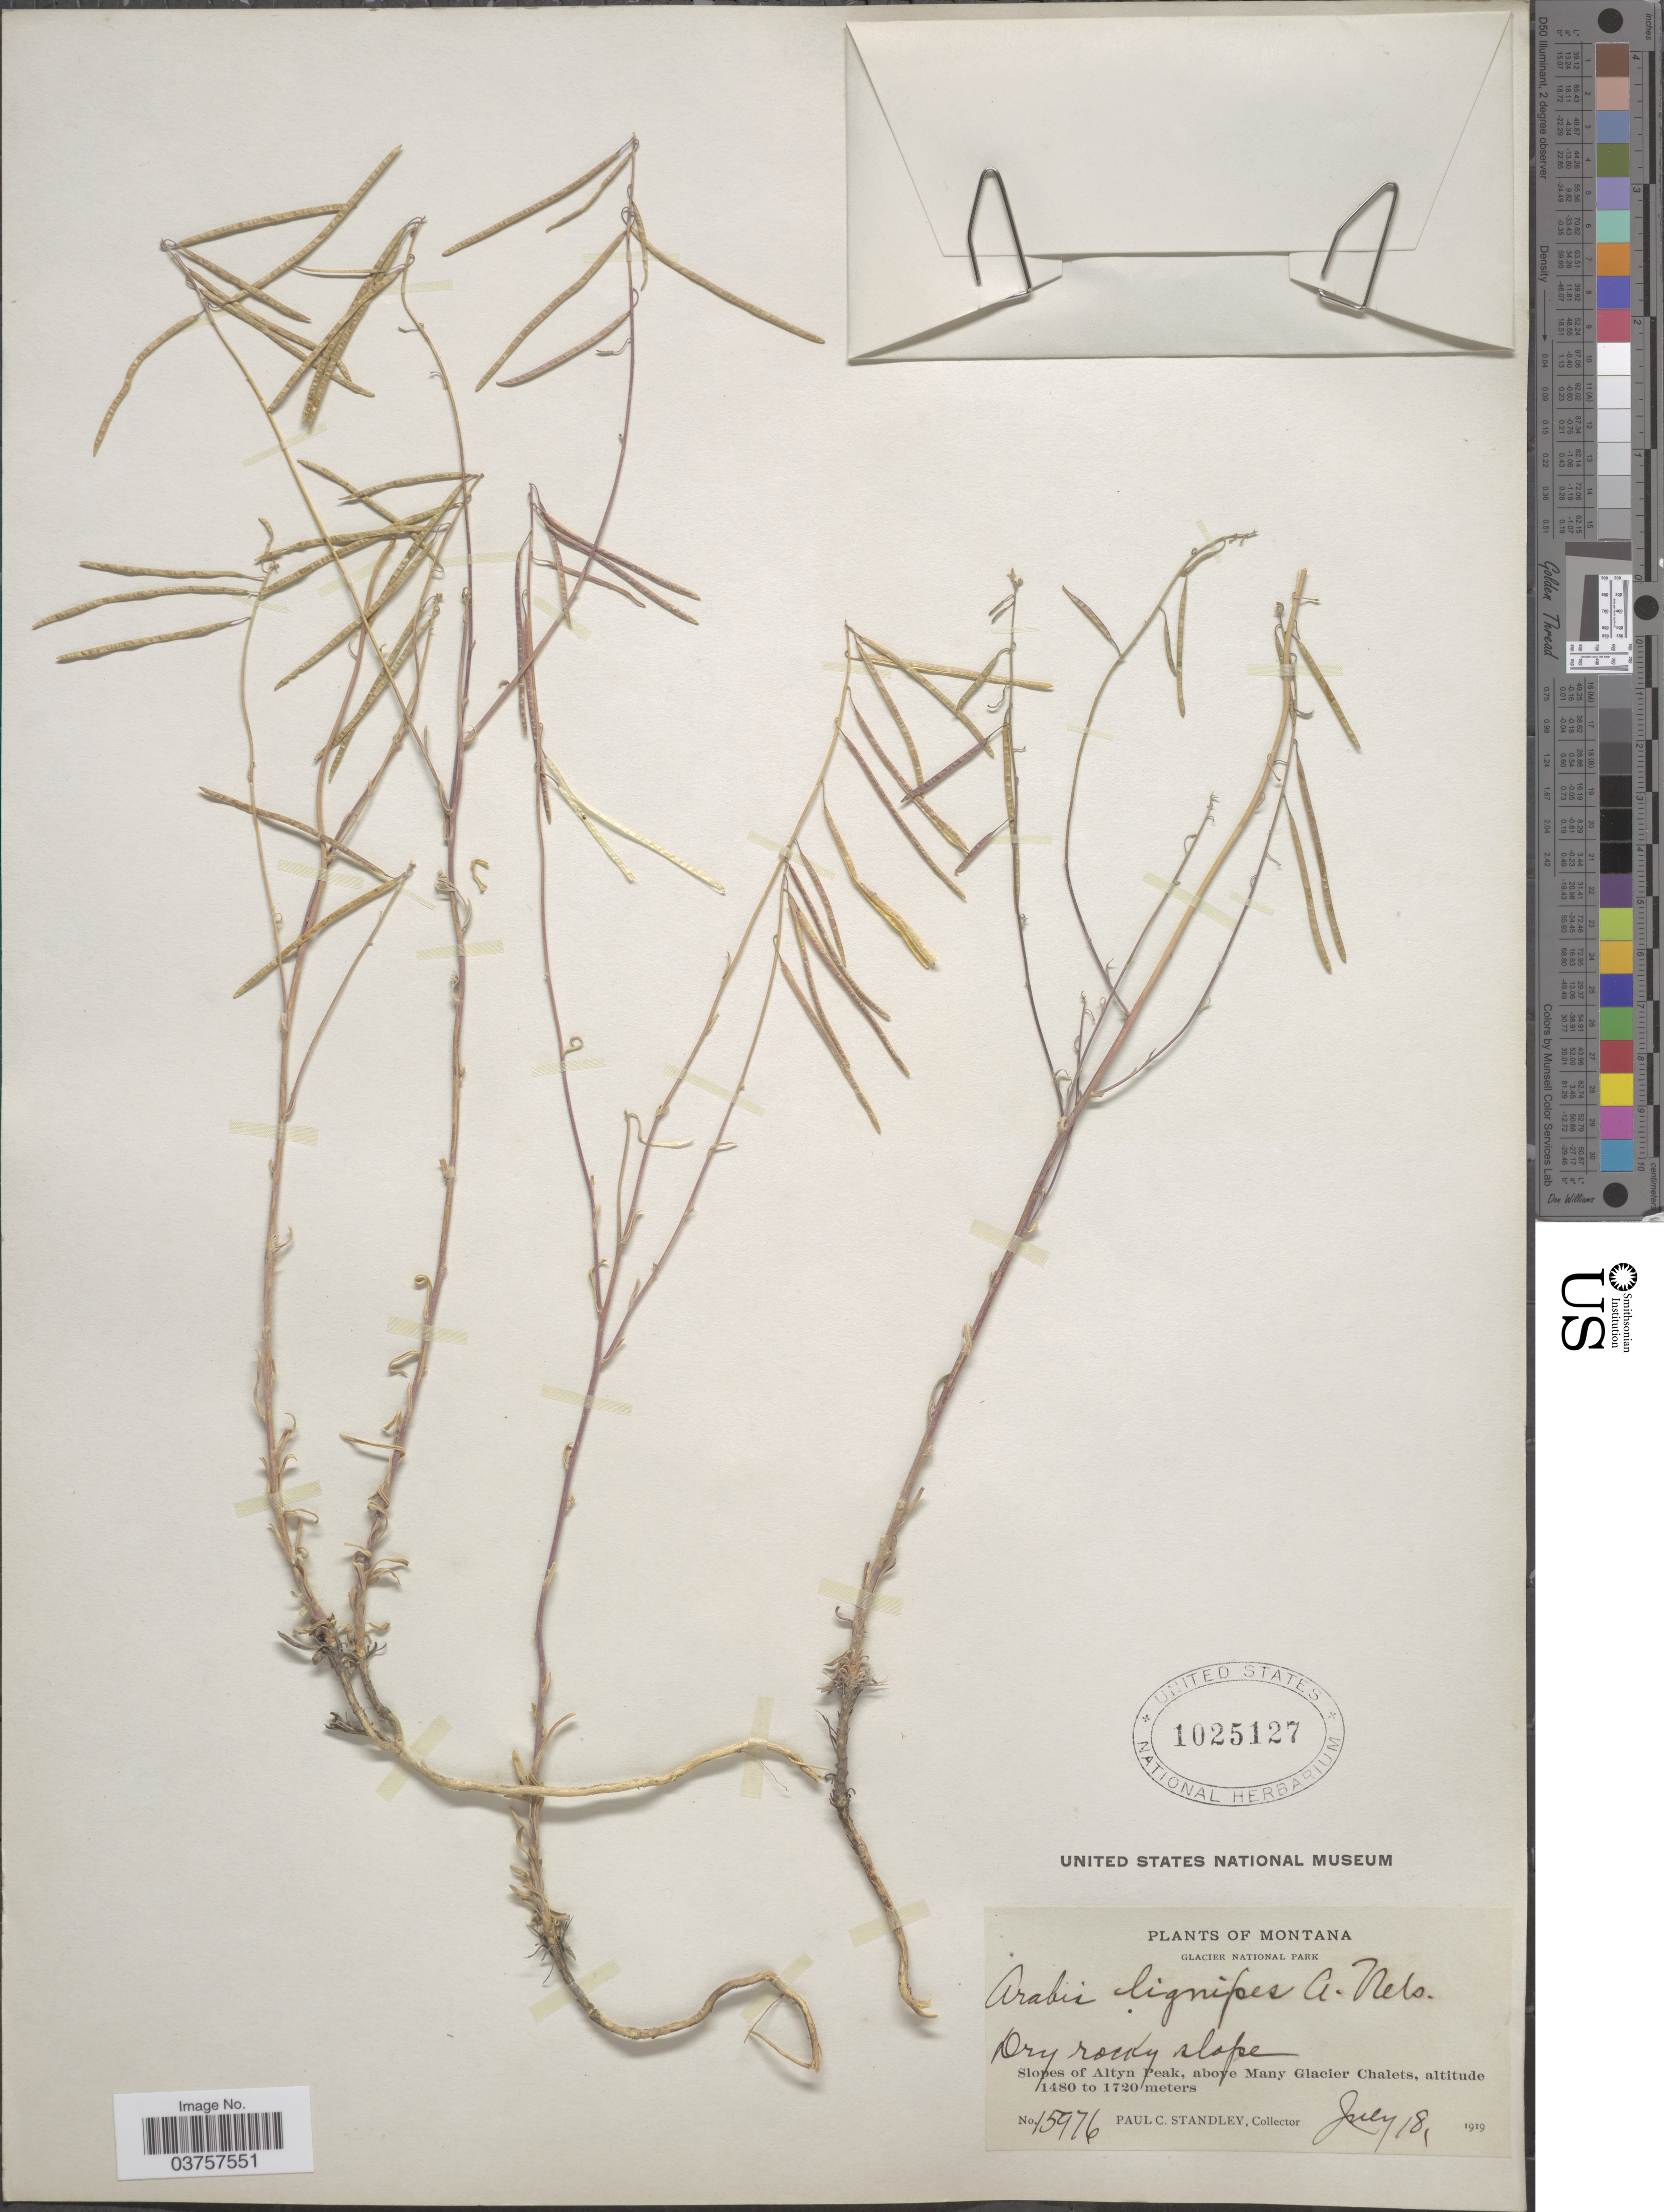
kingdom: Plantae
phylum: Tracheophyta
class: Magnoliopsida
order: Brassicales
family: Brassicaceae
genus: Arabis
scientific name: Arabis holboellii var. retrofracta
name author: Rydb.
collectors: P. C. Standley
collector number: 15976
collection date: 1919-07-18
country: United States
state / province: Montana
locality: Glacier National Park. Slopes of Altyn Peak, above Many Glacier Chalets.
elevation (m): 1480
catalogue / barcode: US 1025127